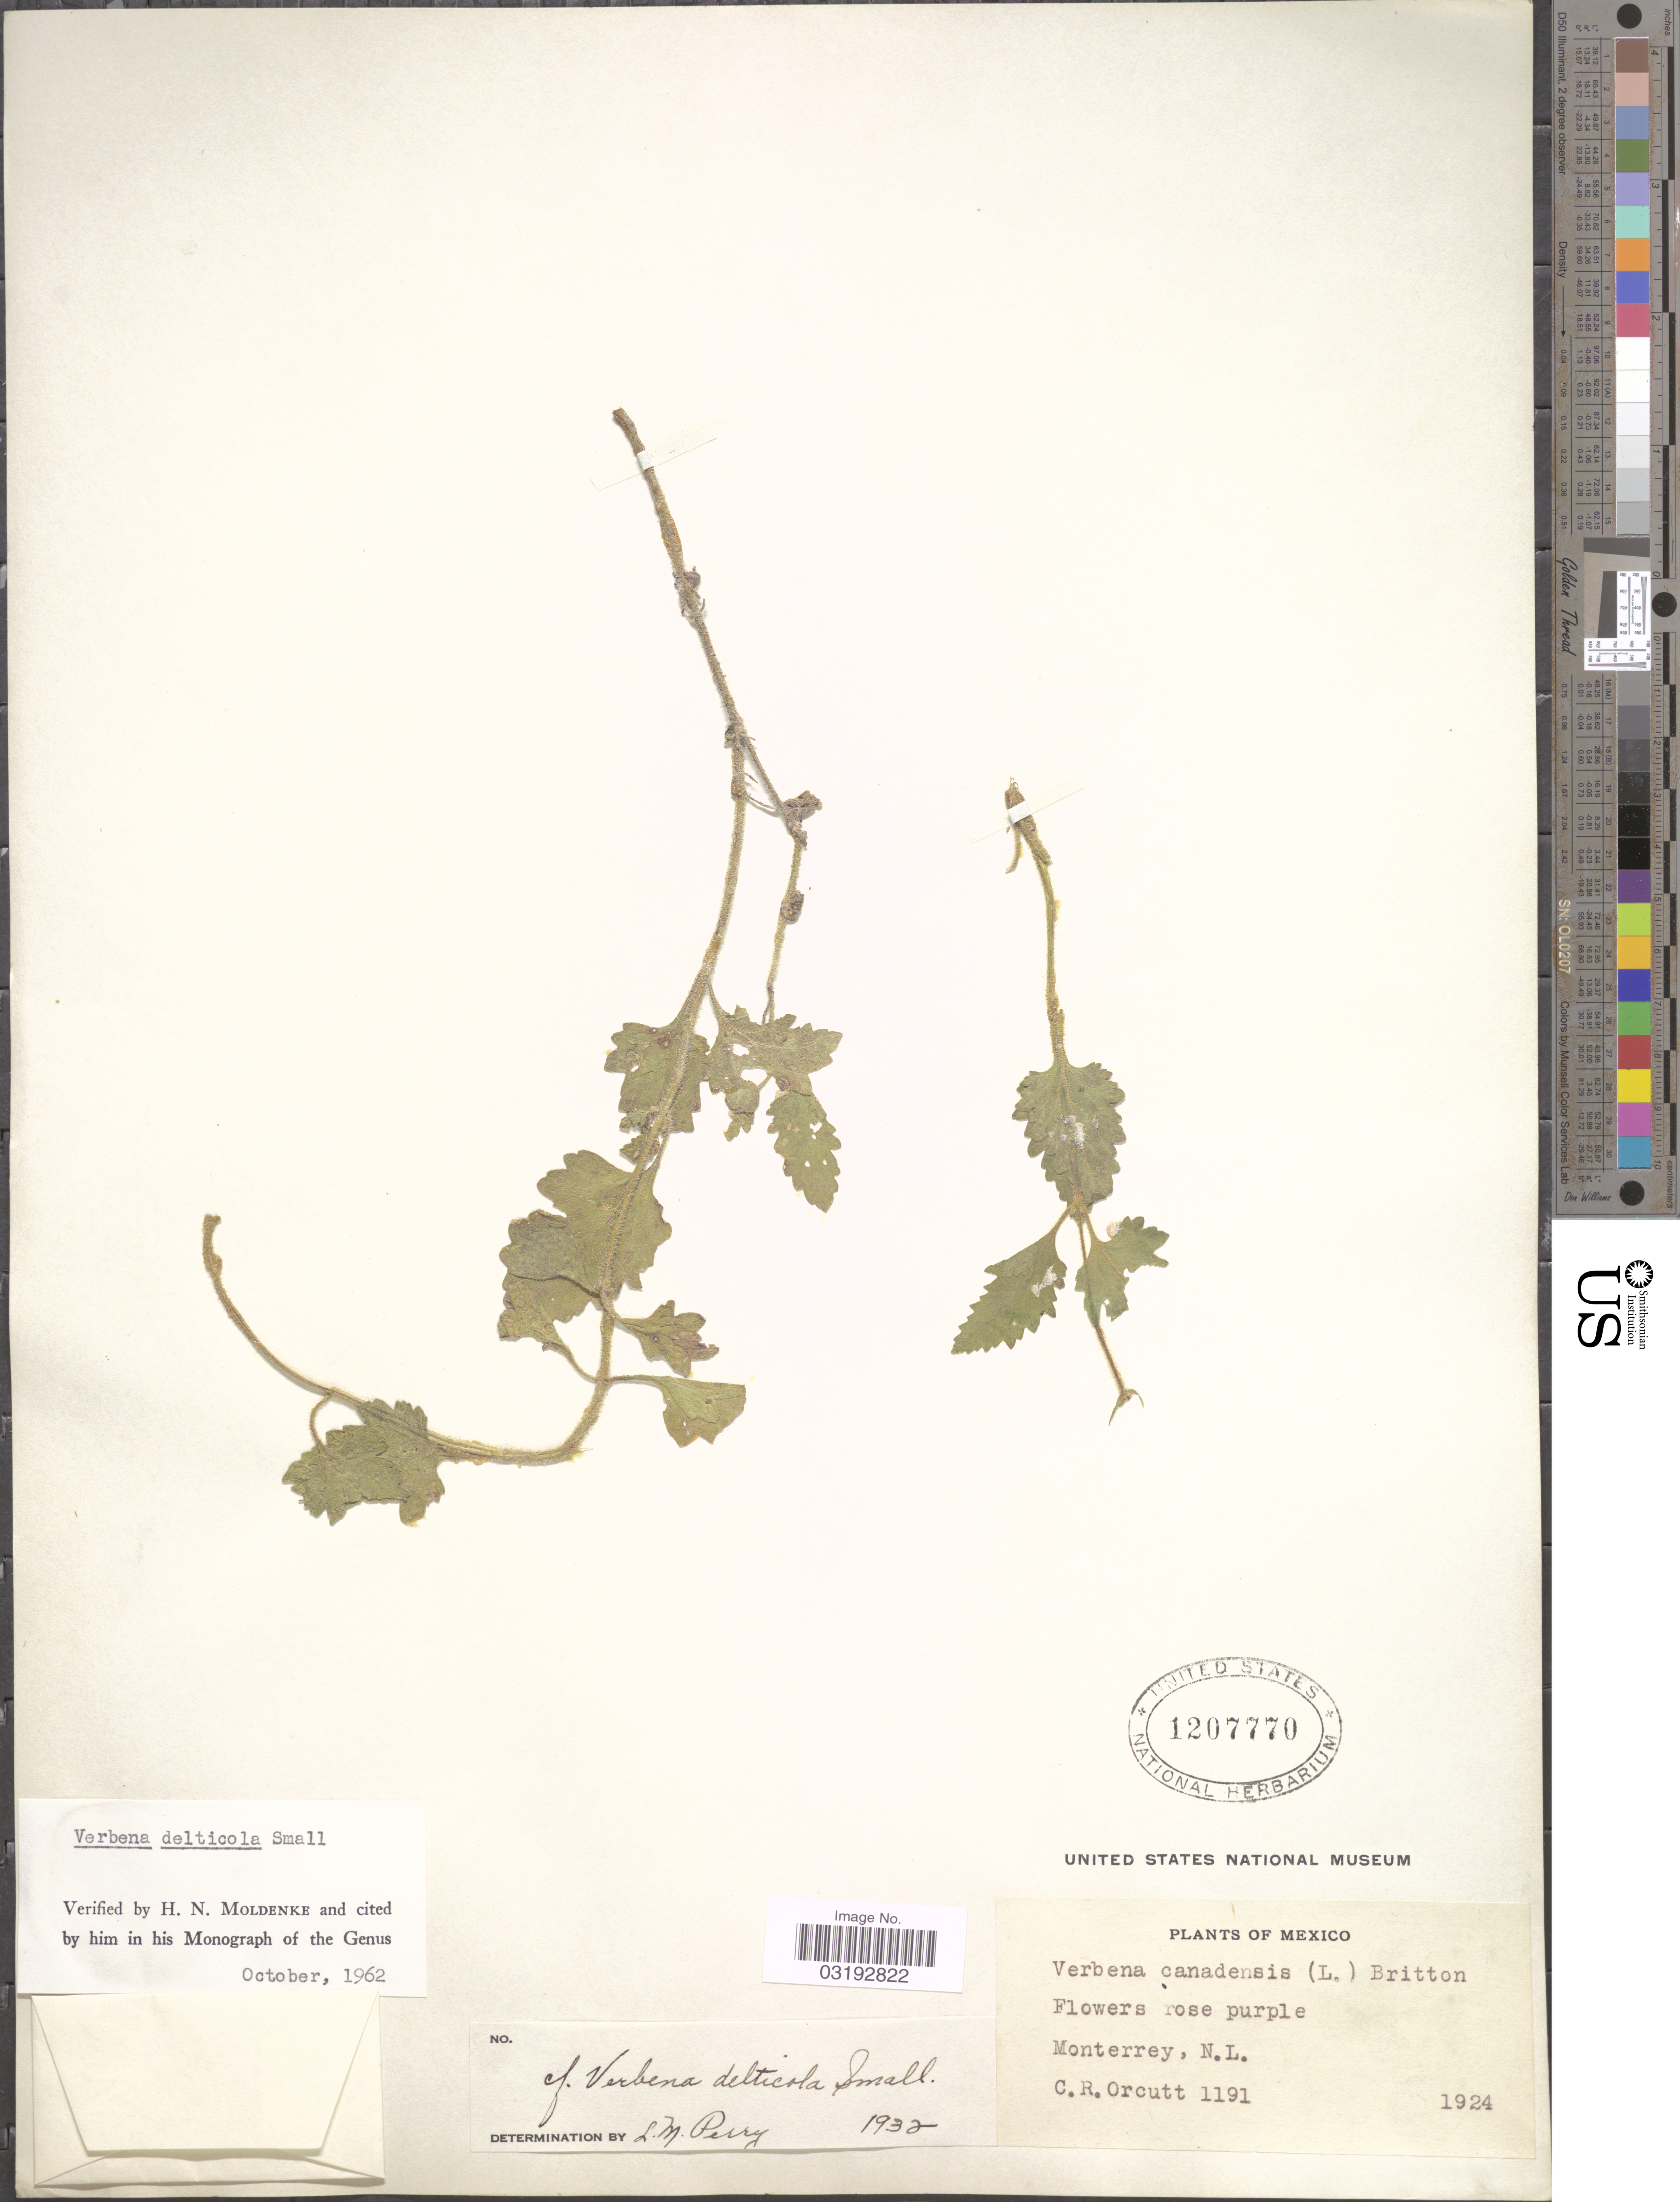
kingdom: Plantae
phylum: Tracheophyta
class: Magnoliopsida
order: Lamiales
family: Verbenaceae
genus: Verbena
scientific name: Verbena delticola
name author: Small ex Perry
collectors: C. R. Orcutt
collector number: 1191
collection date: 1924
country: Mexico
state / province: Nuevo León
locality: Monterrey.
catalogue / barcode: US 1207770